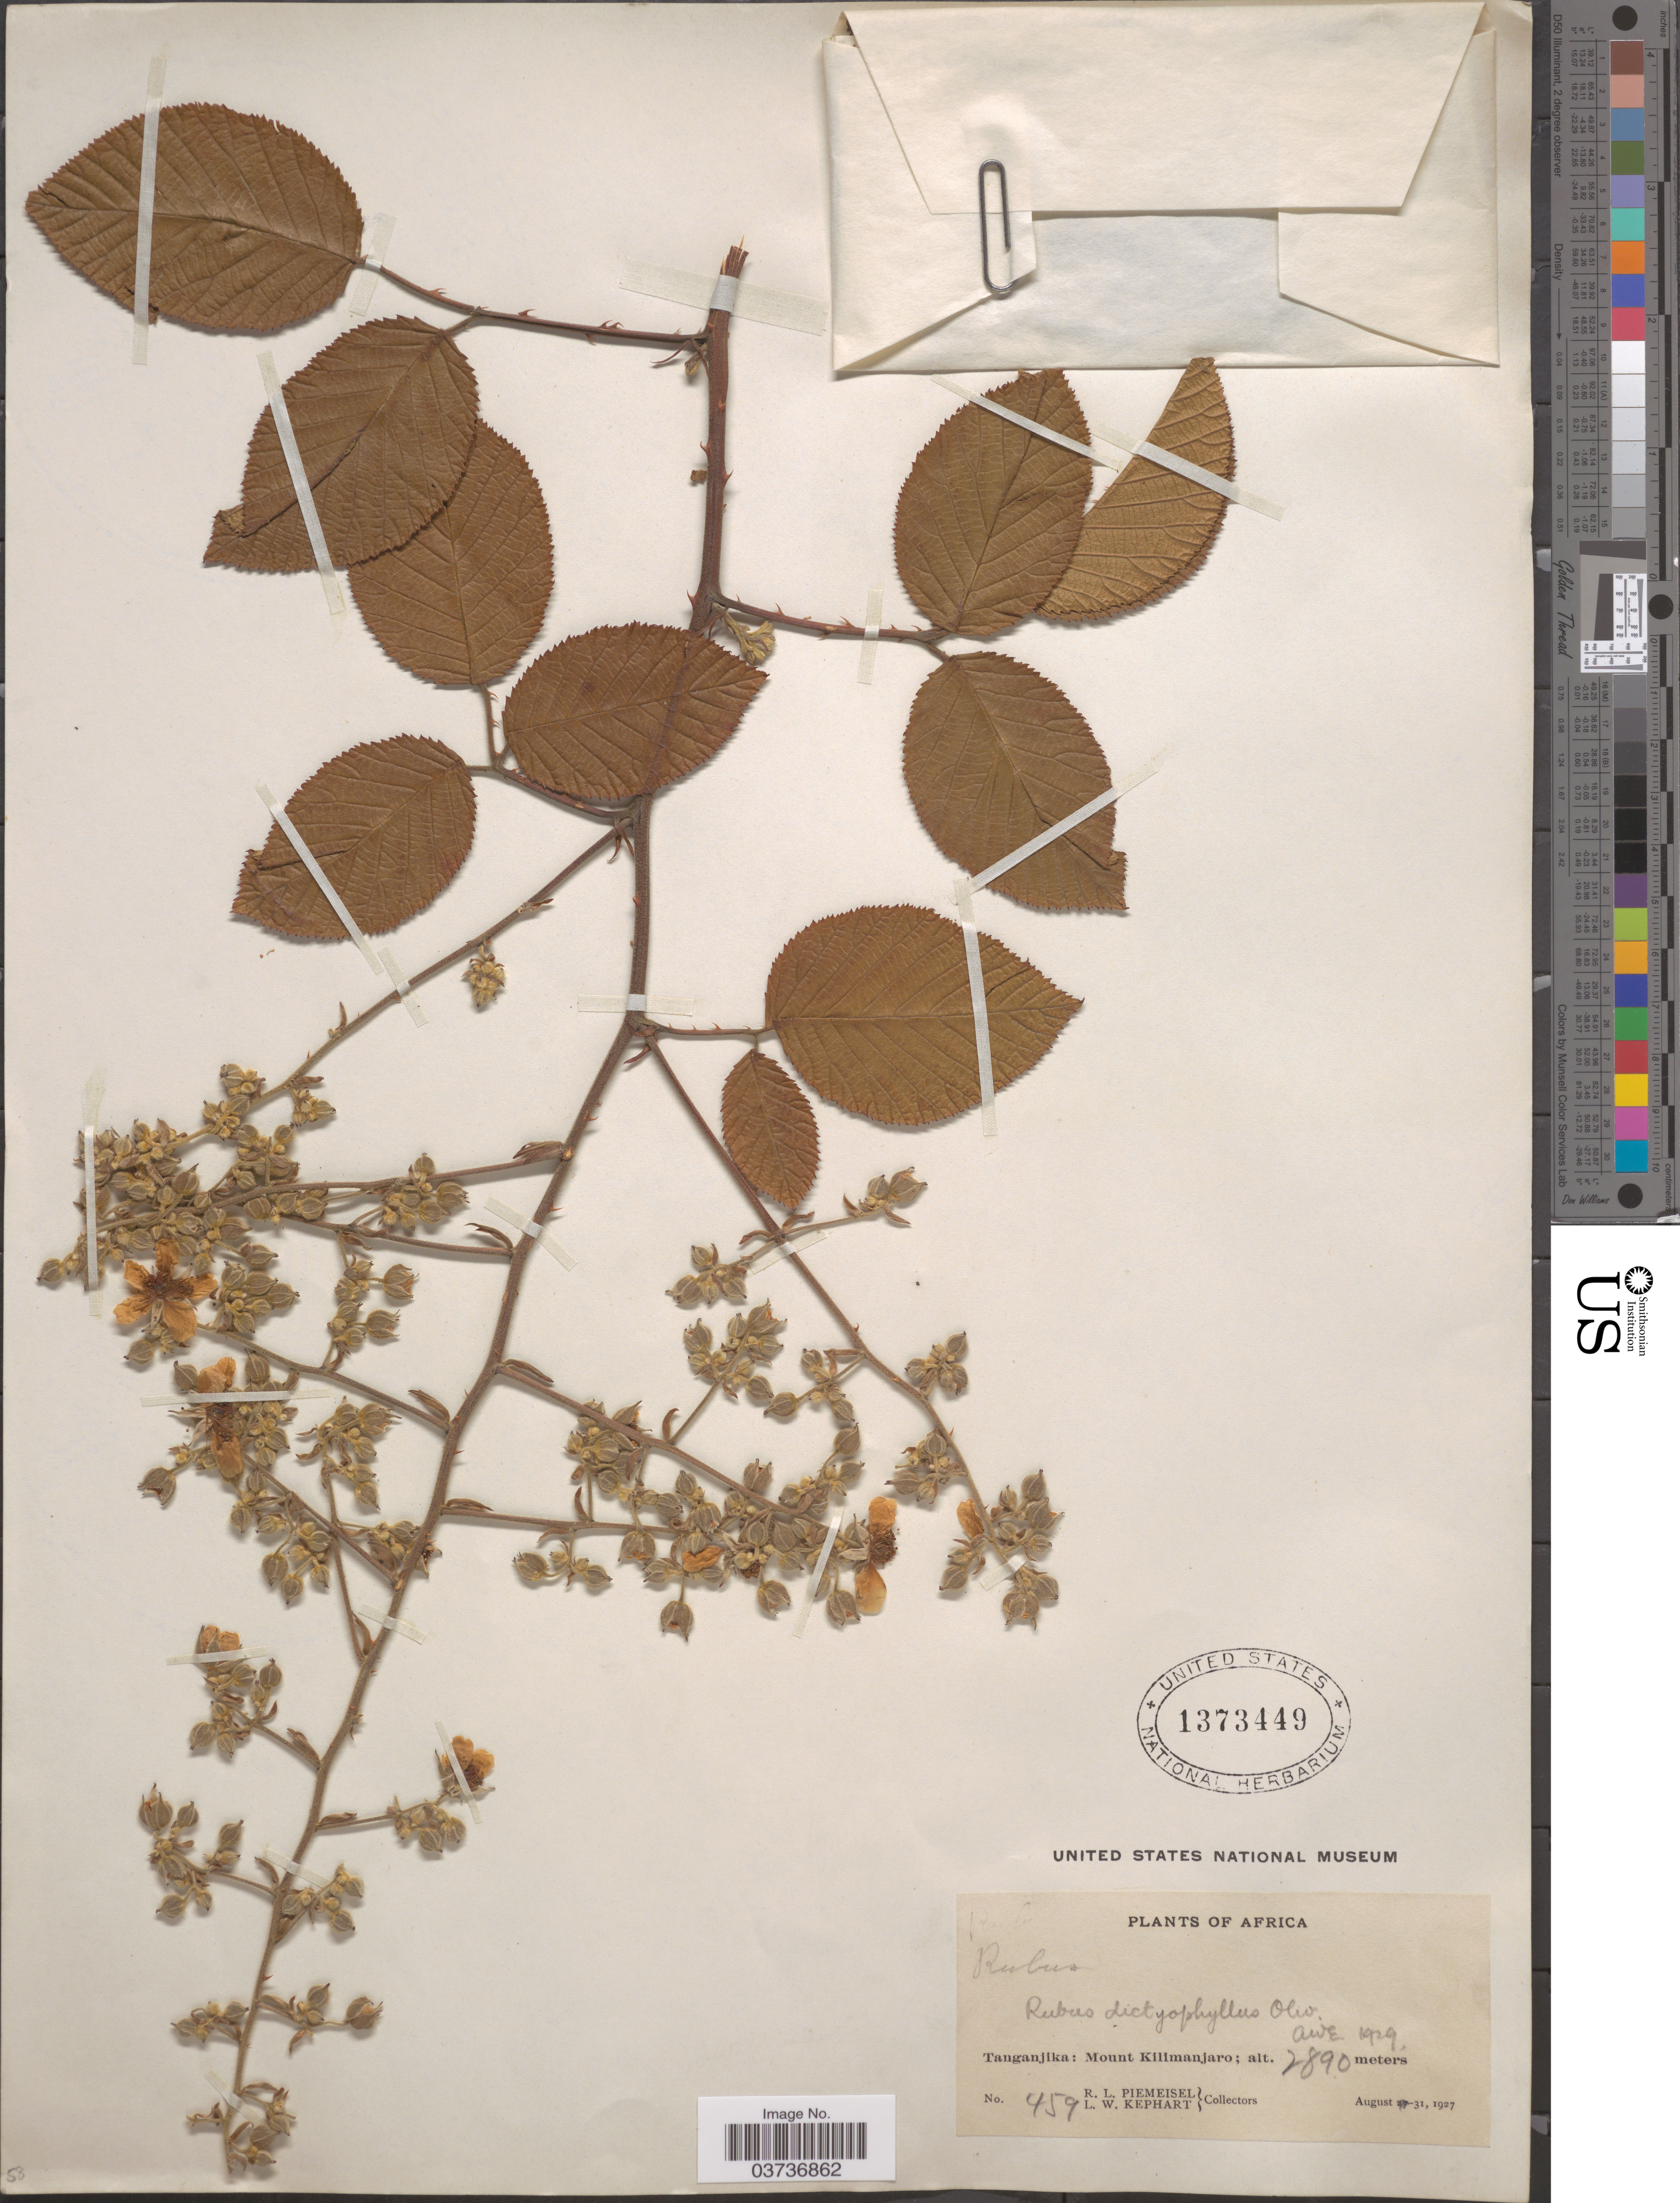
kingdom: Plantae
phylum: Tracheophyta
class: Magnoliopsida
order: Rosales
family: Rosaceae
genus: Rubus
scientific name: Rubus dictyophyllus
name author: Oliv.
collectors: R. L. Piemeisel & L. W. Kephart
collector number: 459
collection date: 1927-08-31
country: Tanzania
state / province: Kilimanjaro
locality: Tanganjika: Mount Kilimanjaro.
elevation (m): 2890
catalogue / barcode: US 1373449